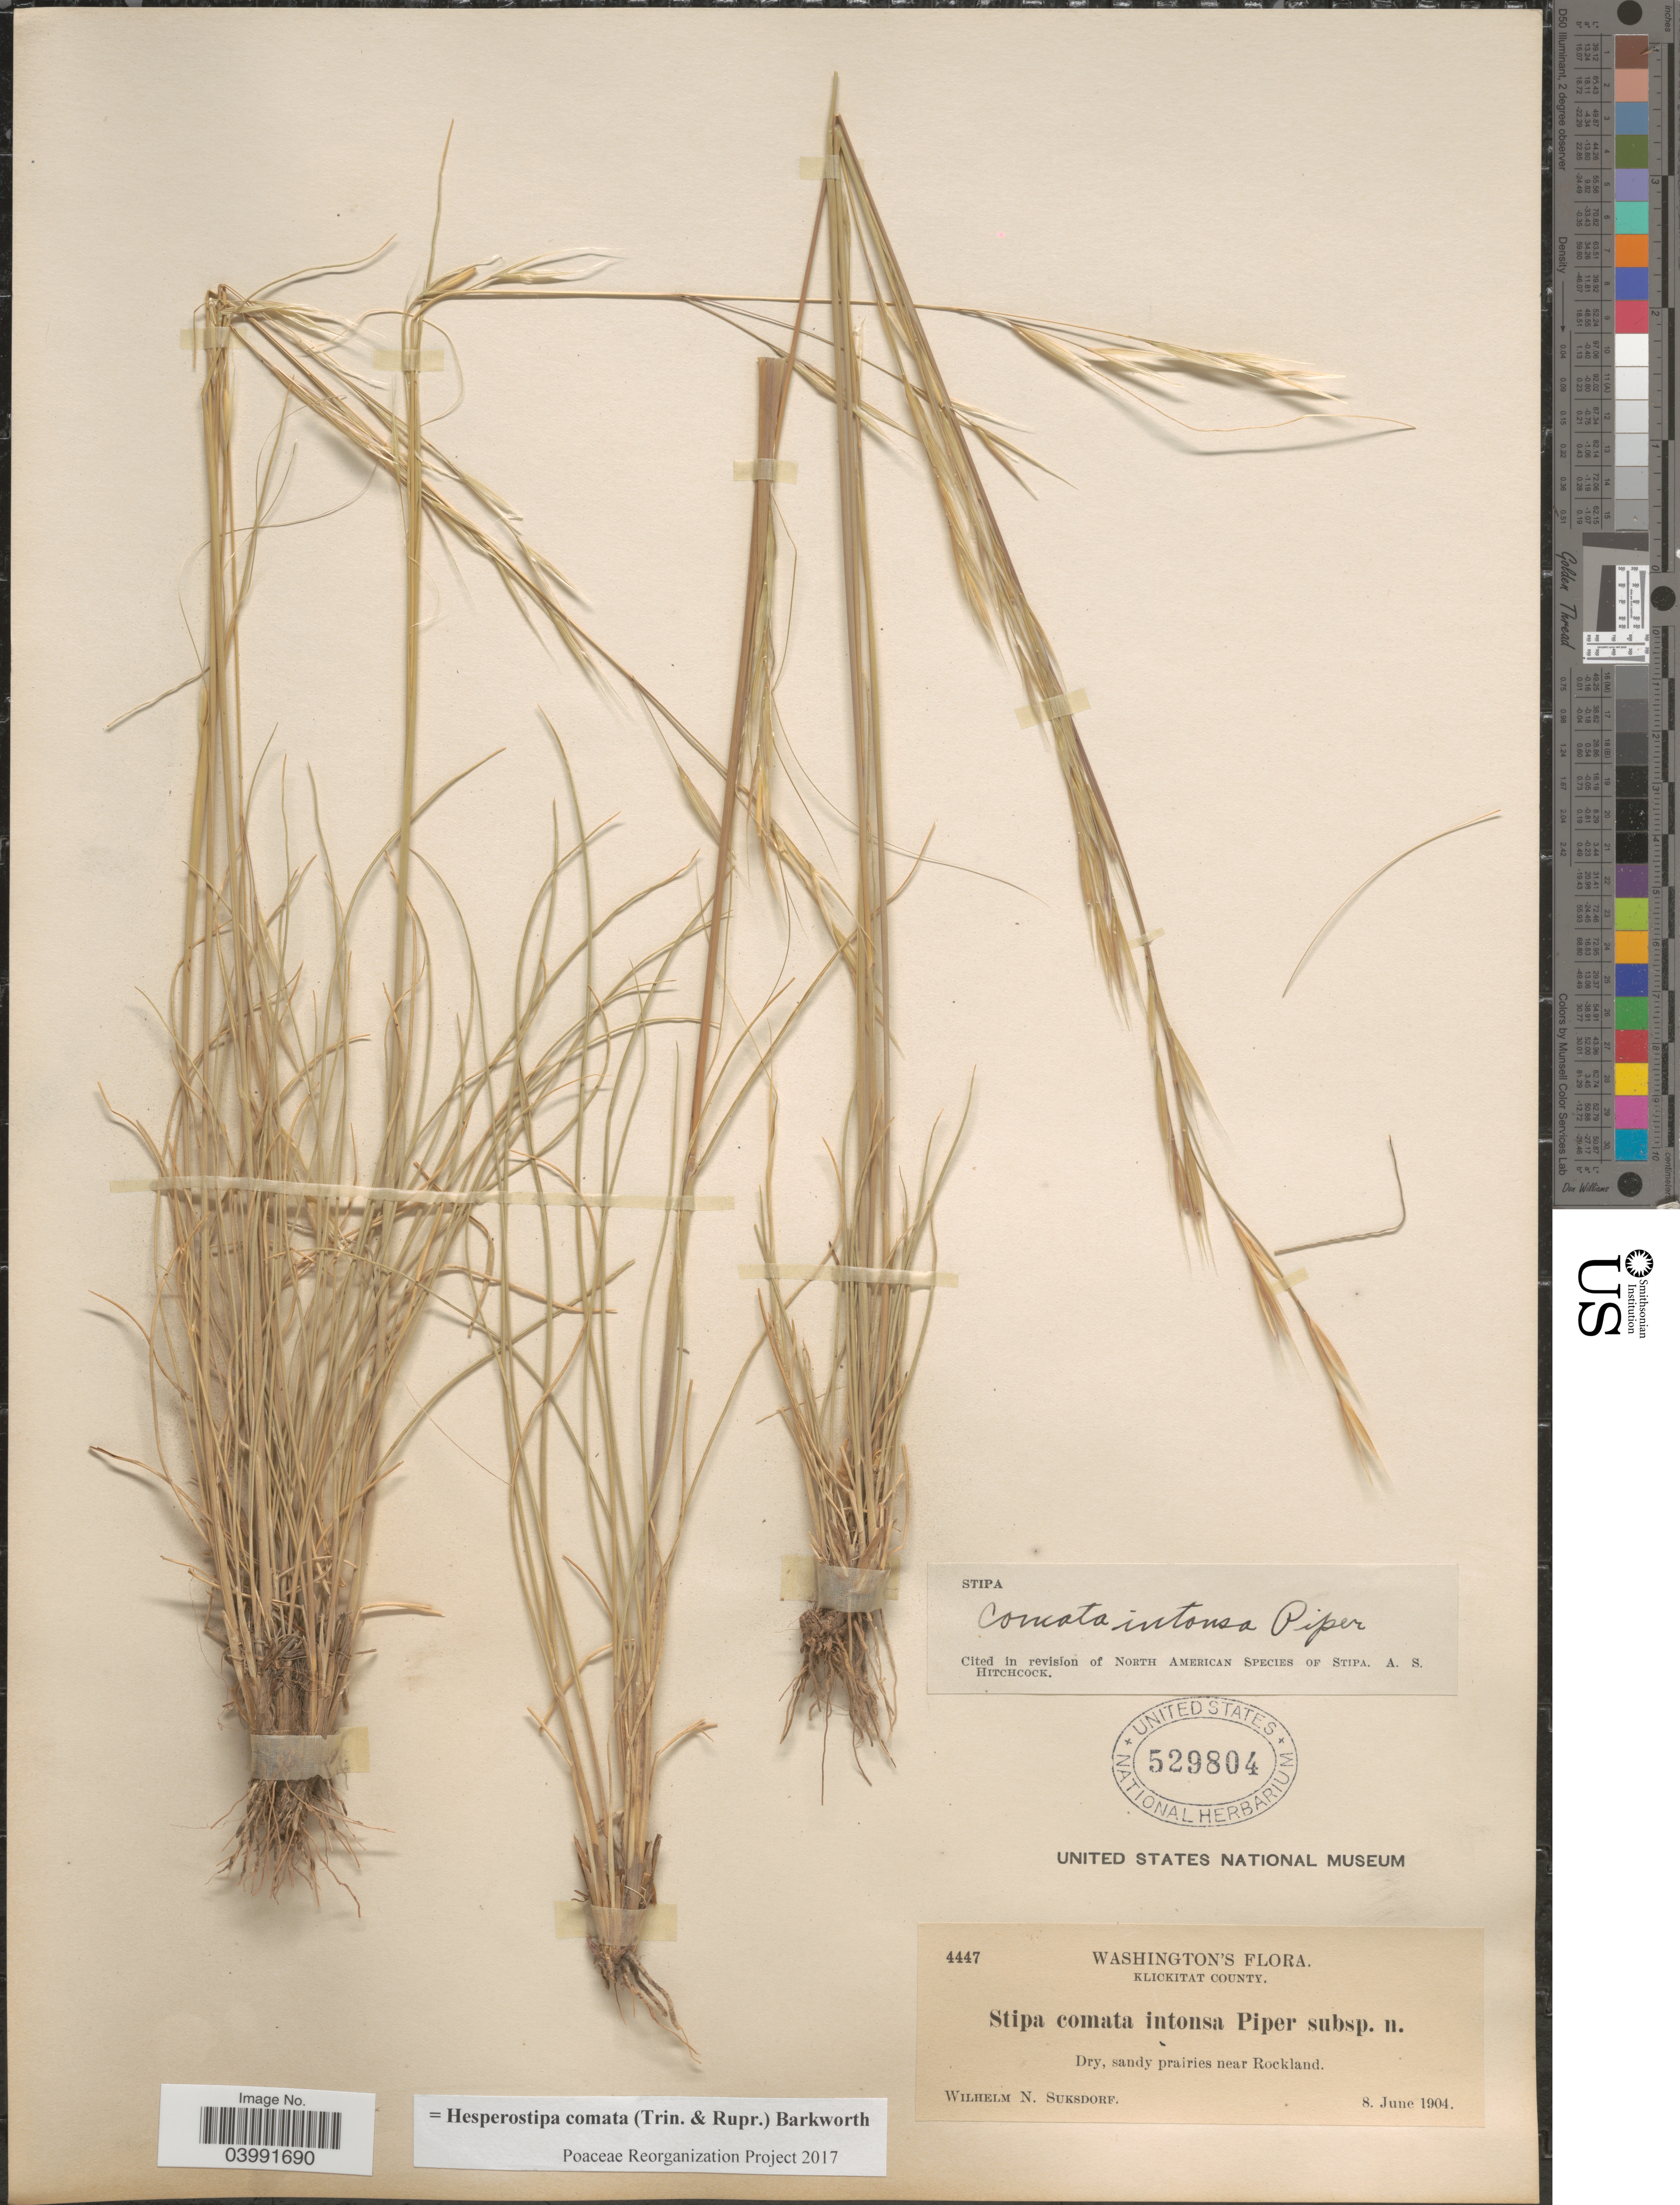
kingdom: Plantae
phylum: Tracheophyta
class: Liliopsida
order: Poales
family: Poaceae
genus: Hesperostipa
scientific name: Hesperostipa comata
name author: (Trin. & Rupr.) Barkworth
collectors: W. N. Suksdorf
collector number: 4447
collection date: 1904-06-08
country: United States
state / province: Washington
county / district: Klickitat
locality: Klickitat County. Prairies near Rockland.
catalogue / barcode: US 529804